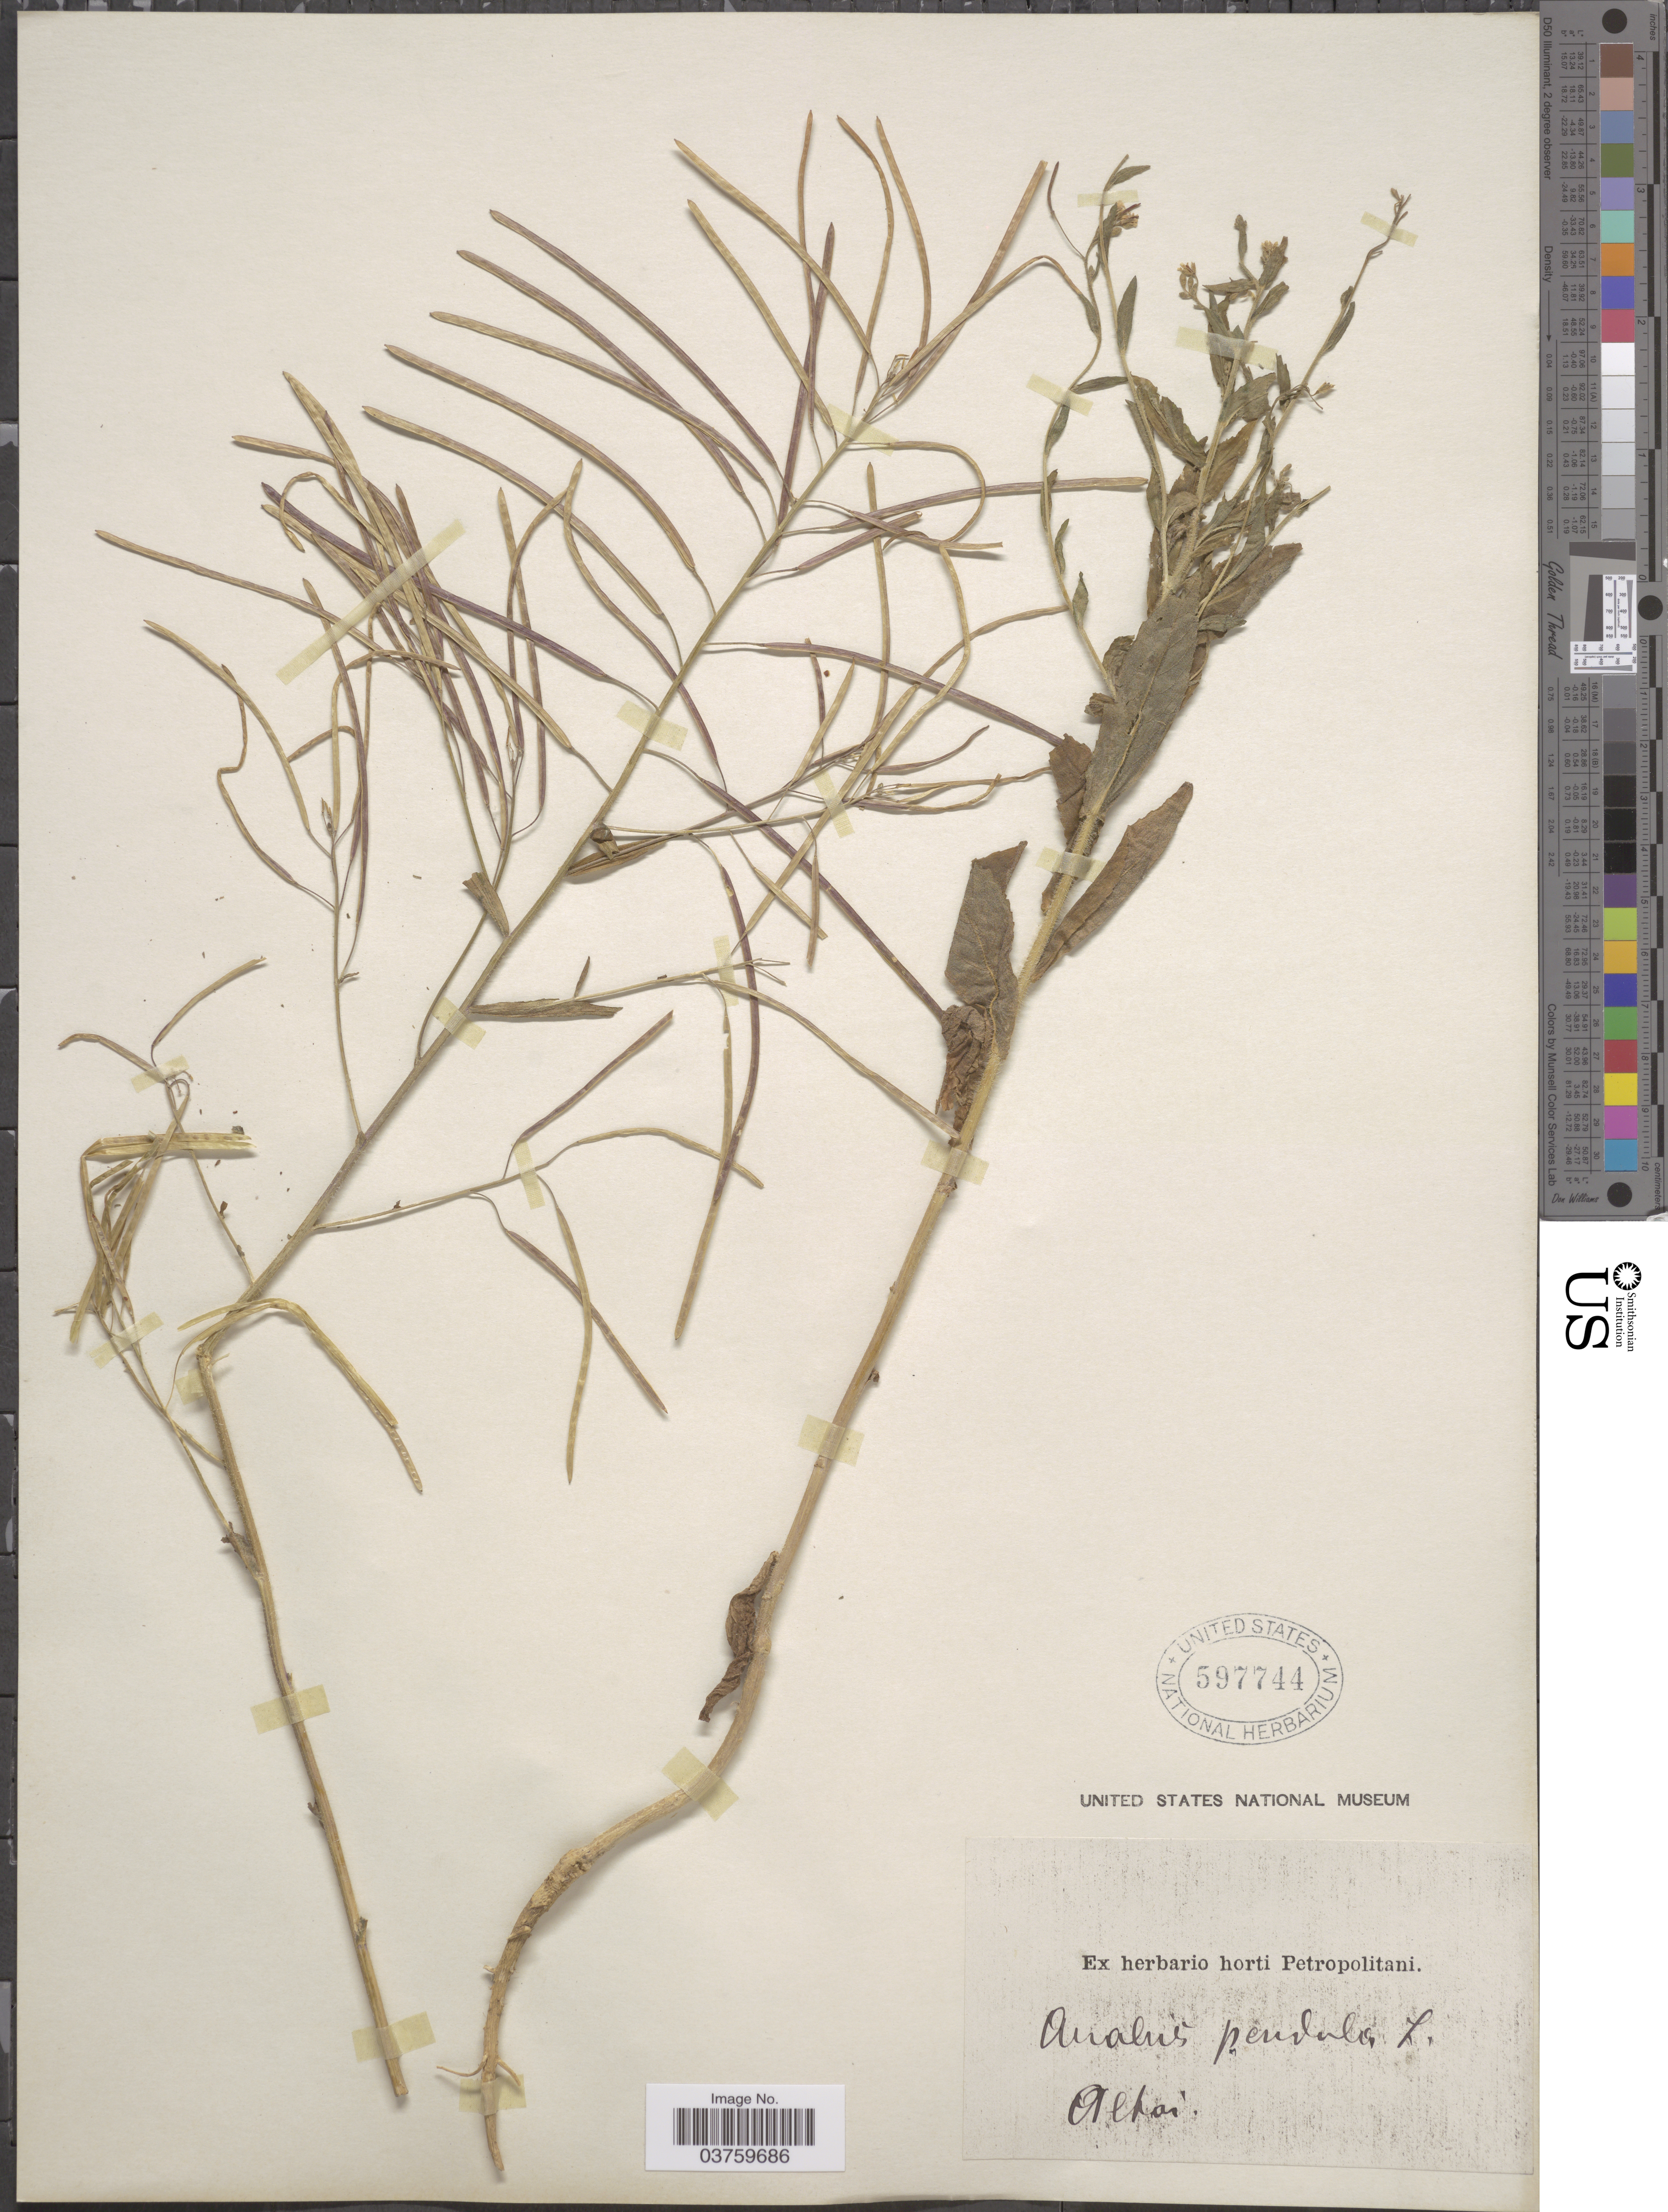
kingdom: Plantae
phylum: Tracheophyta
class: Magnoliopsida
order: Brassicales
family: Brassicaceae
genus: Arabis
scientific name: Arabis pendula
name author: L.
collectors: ex herb. horti Petropolitani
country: Russian Federation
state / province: Altai Republic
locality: Altai.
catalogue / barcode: US 597744